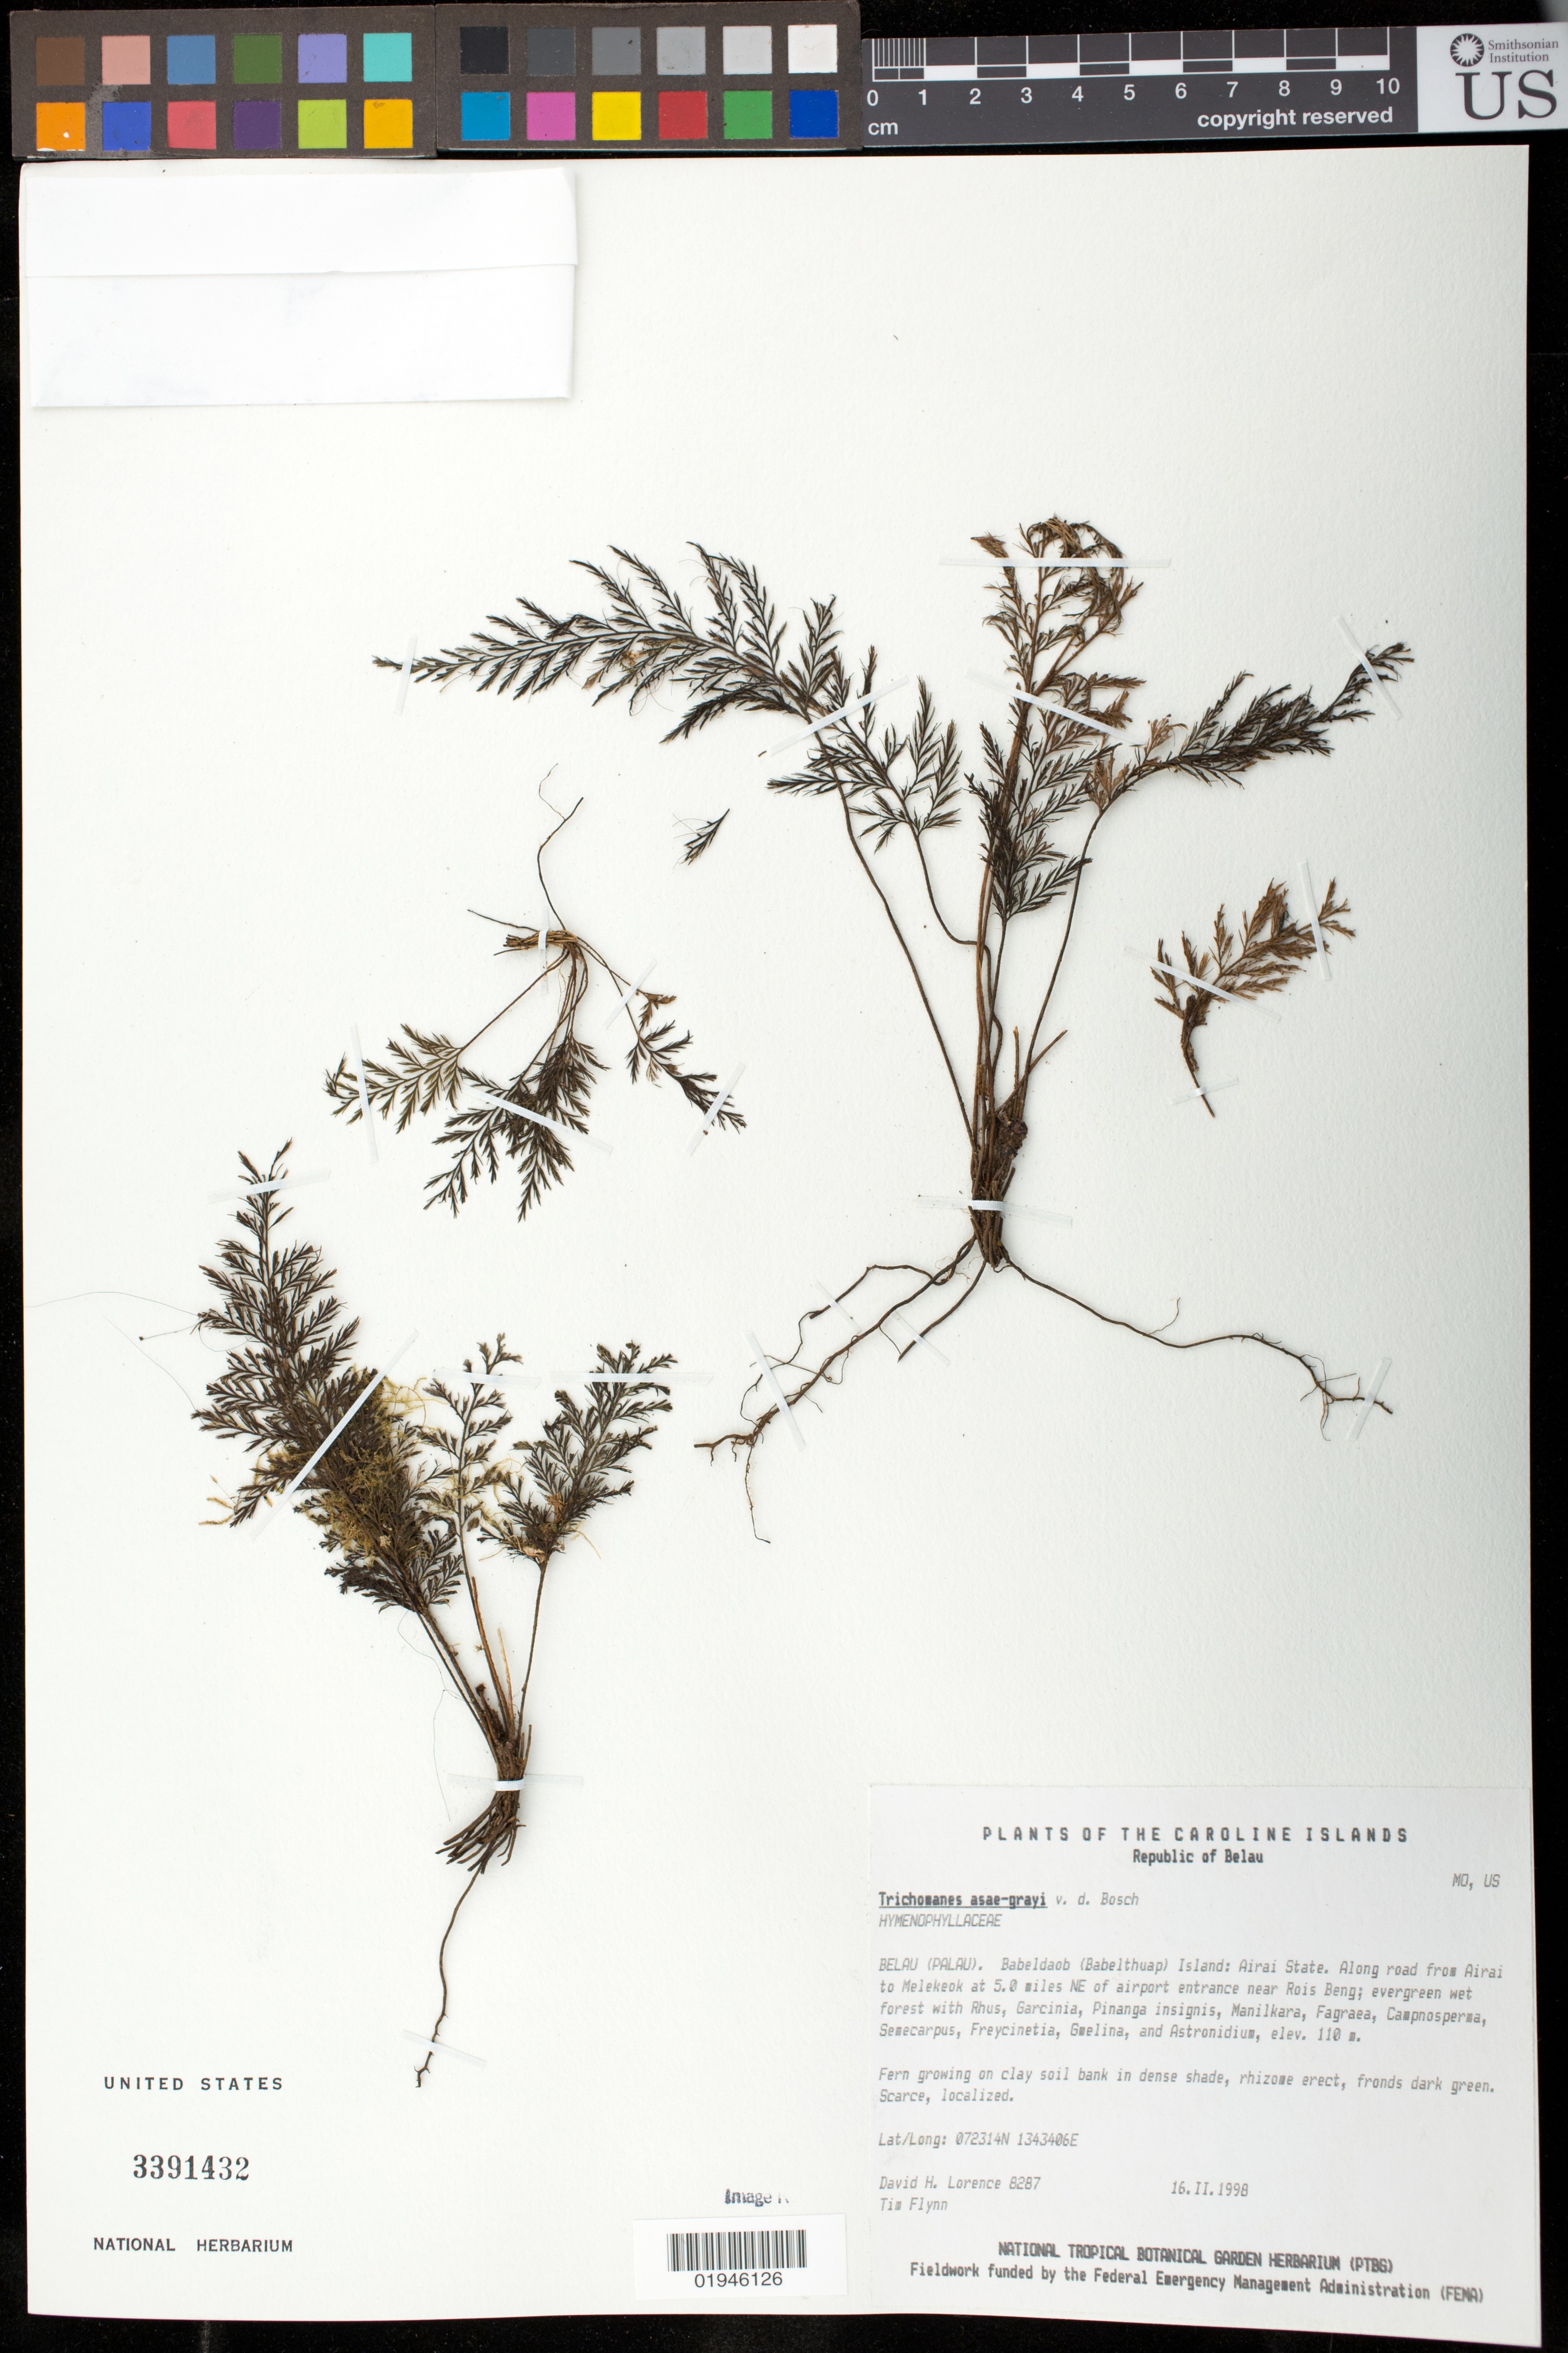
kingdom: Plantae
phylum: Tracheophyta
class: Polypodiopsida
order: Hymenophyllales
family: Hymenophyllaceae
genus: Trichomanes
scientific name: Trichomanes asae-grayi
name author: Bosch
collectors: D. Lorence & T. W. Flynn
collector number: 8287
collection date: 1998-02-16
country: Palau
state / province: Airai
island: Babeldaob [Babelthuap]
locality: Along road from Airai to Melekok at 5.0 miles NE of airport entrance near Rois Beng.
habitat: Evergreen wet forest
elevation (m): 110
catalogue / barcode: US 3391432